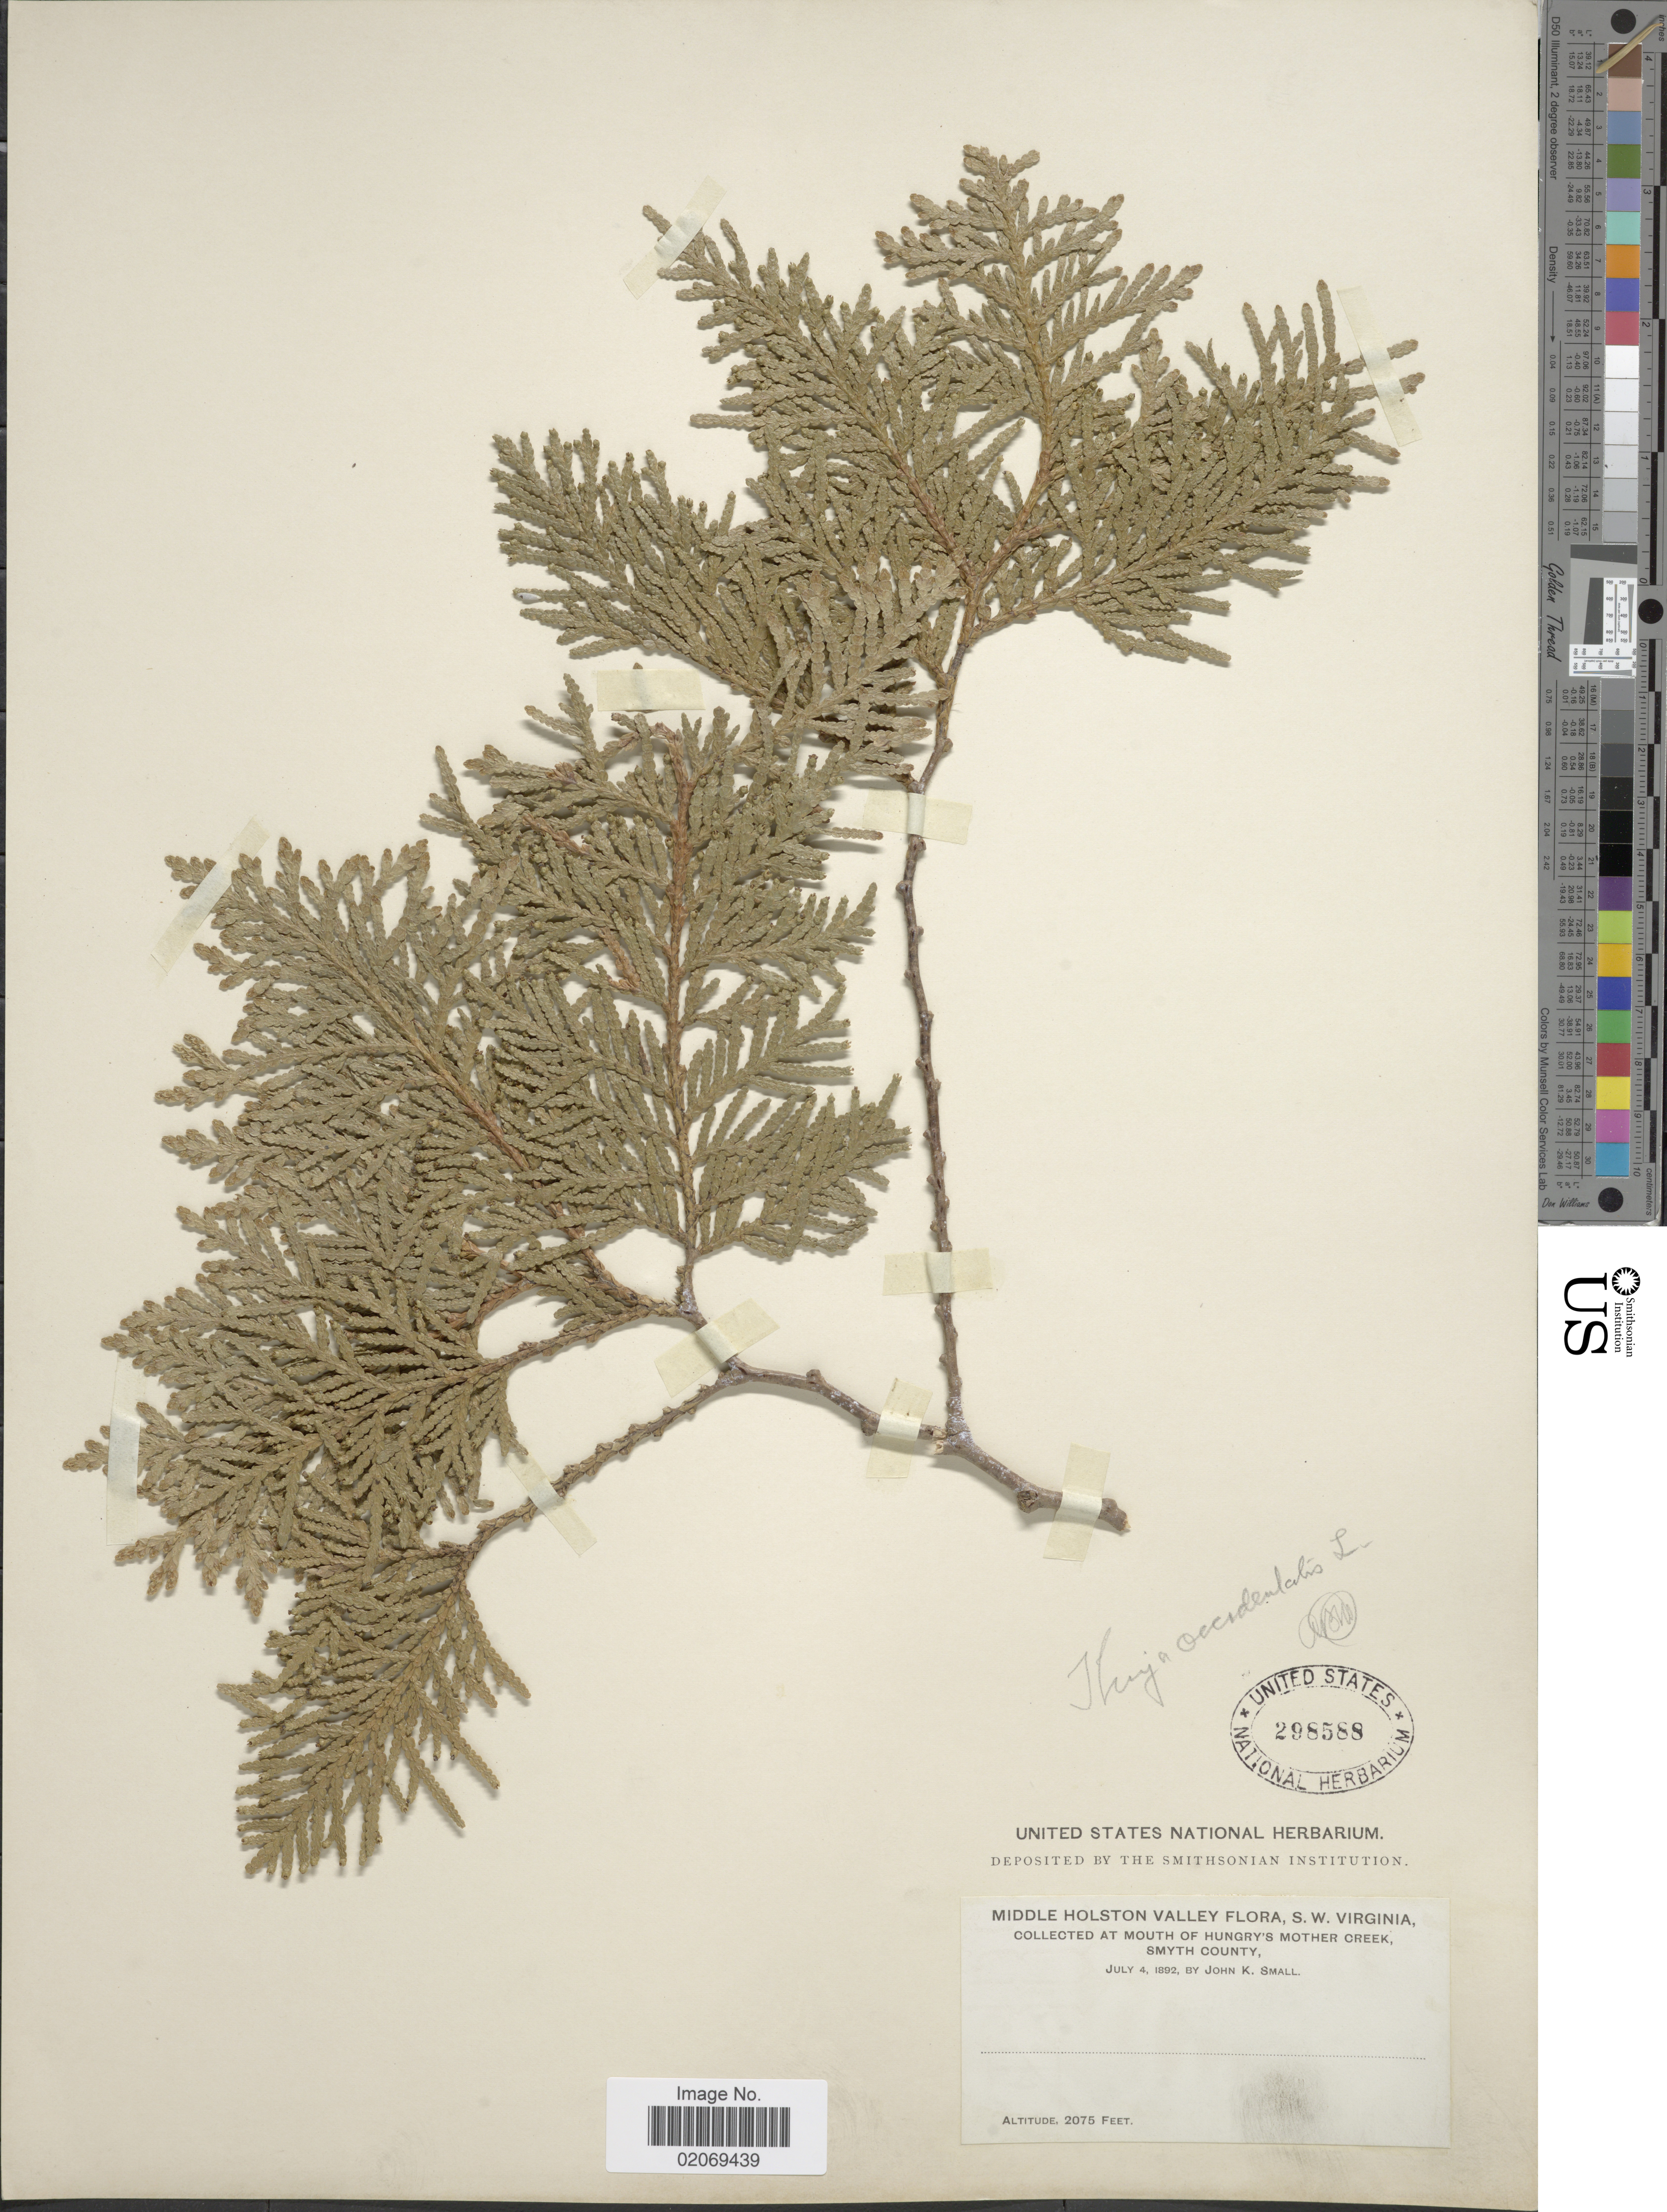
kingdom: Plantae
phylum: Tracheophyta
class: Pinopsida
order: Pinales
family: Cupressaceae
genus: Thuja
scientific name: Thuja occidentalis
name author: L.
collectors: J. K. Small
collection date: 1892-07-04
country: United States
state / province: Virginia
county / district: Smyth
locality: Middle Holston Valley, S.W. Virginia, at Mouth of Hungry's Mother Creek, Smyth County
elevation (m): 632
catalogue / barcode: US 298588